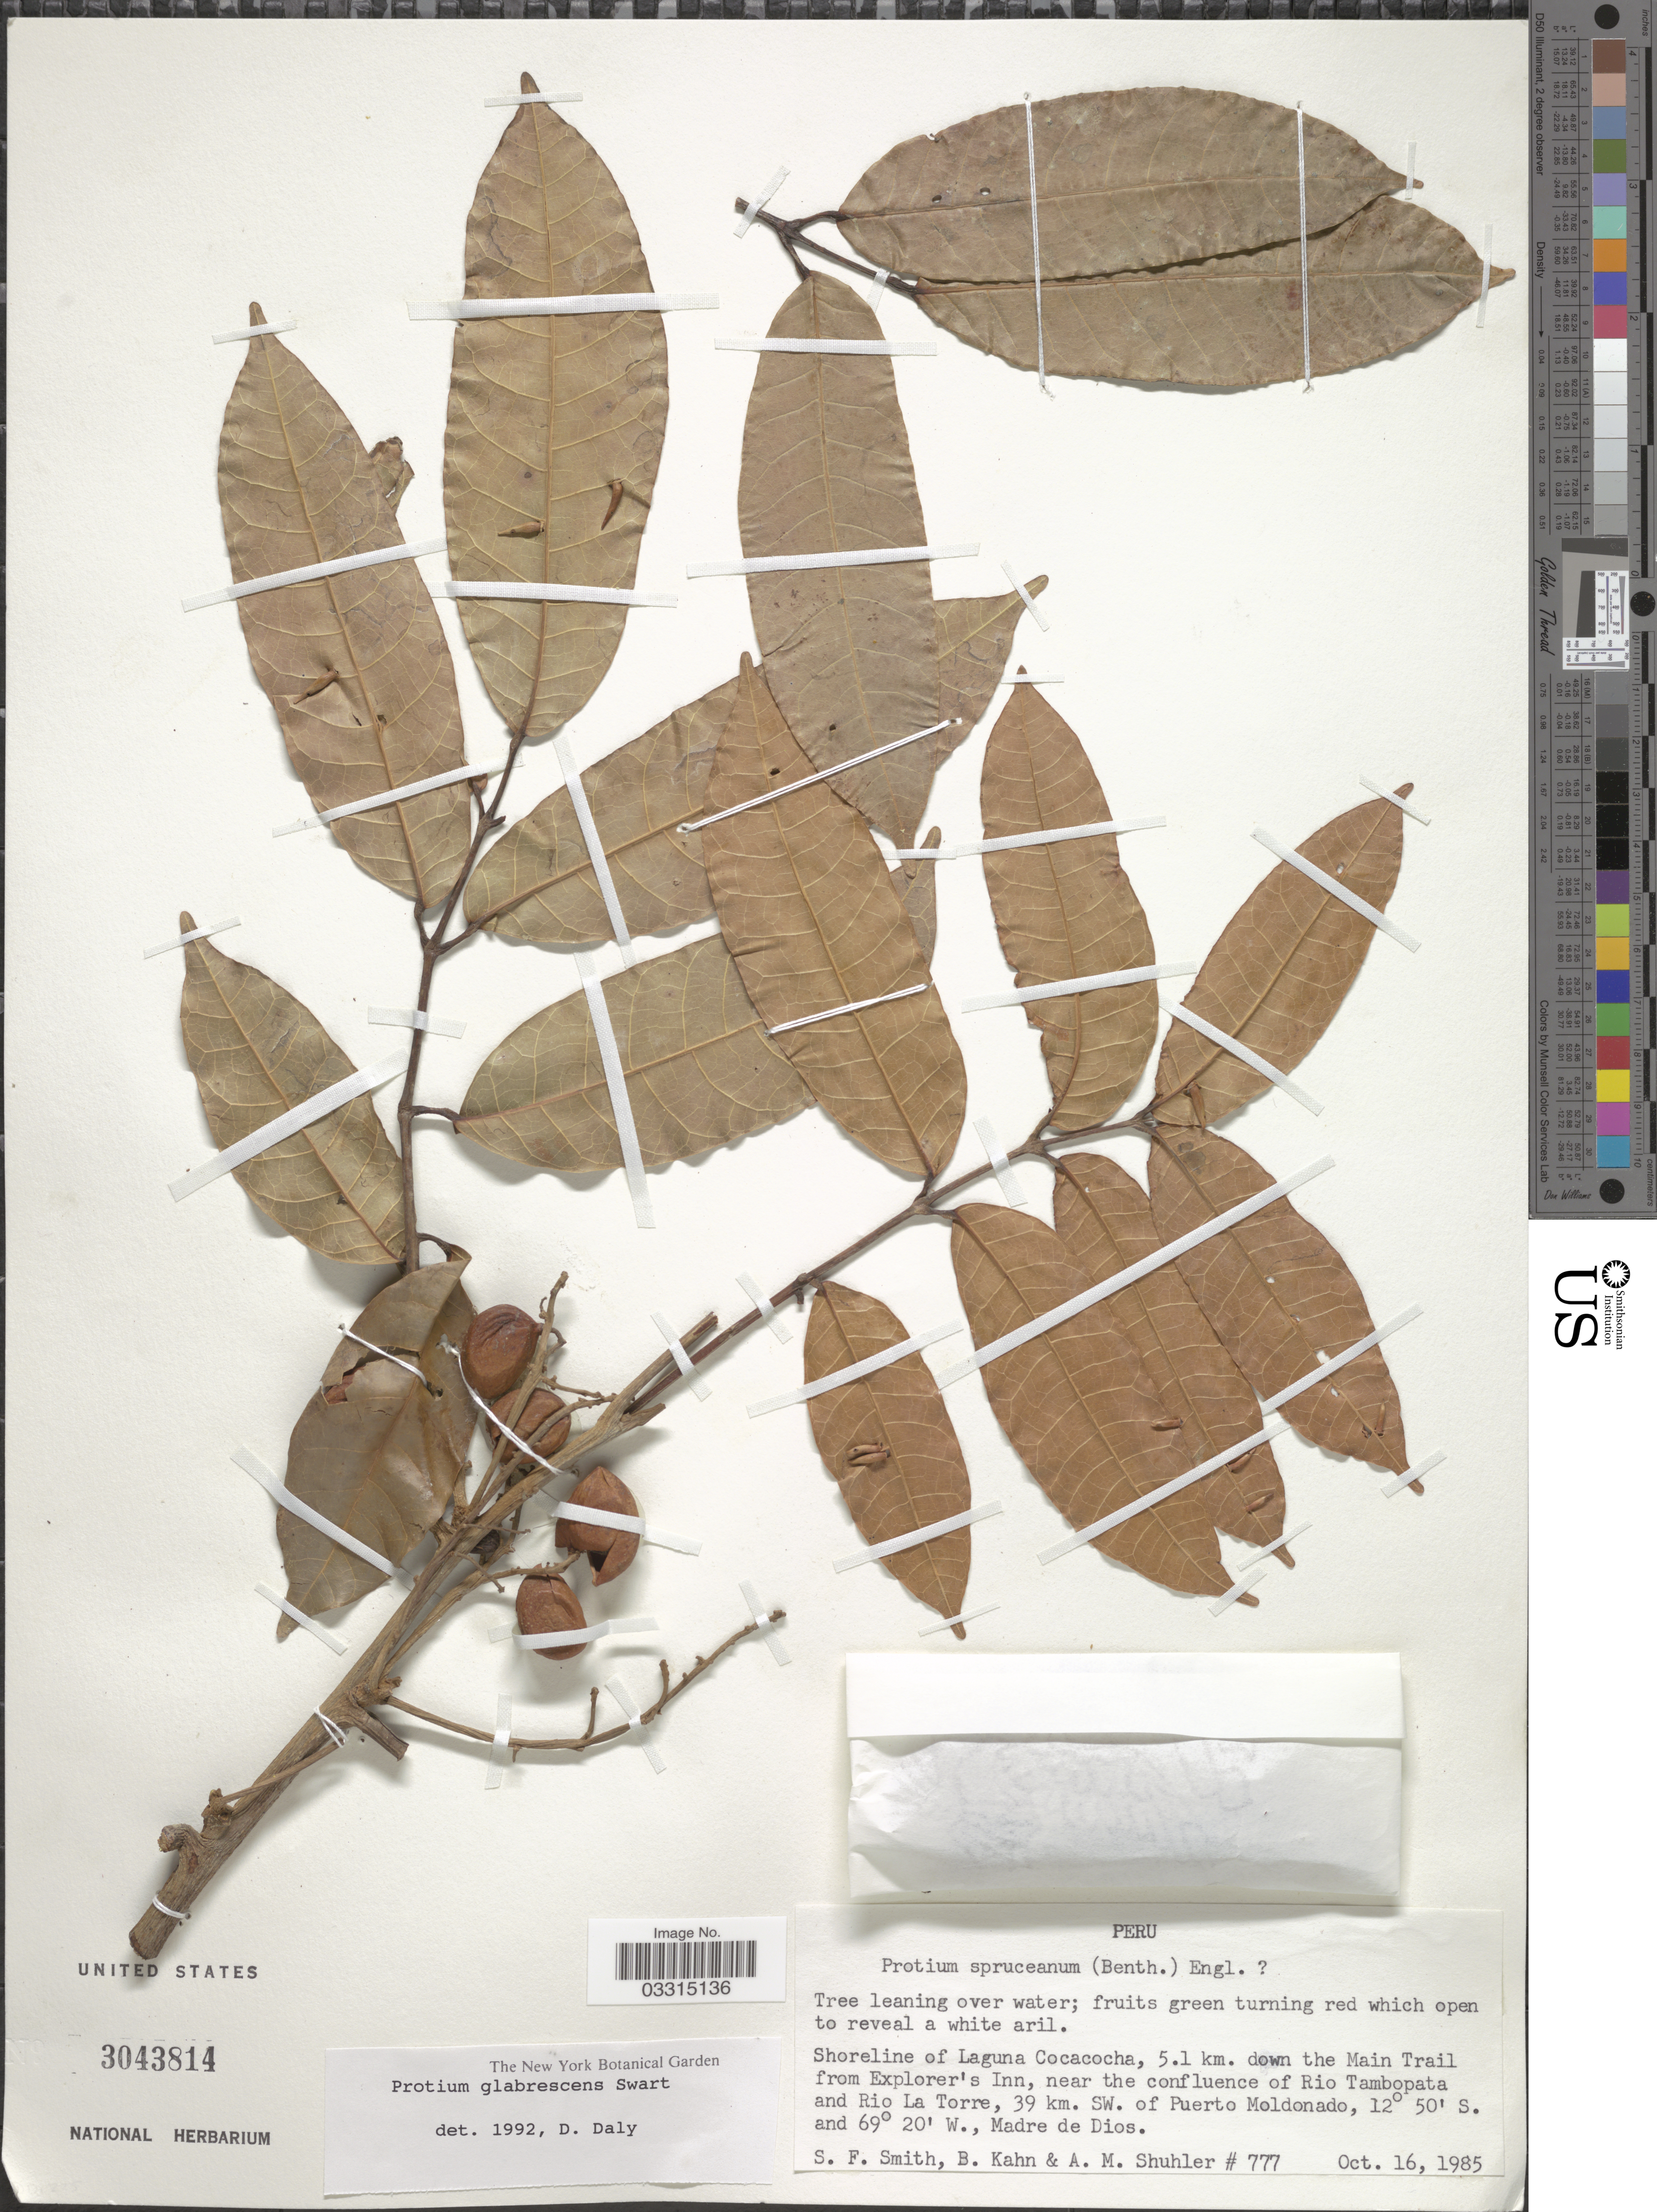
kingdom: Plantae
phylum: Tracheophyta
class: Magnoliopsida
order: Sapindales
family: Burseraceae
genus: Protium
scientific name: Protium glabrescens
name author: Swart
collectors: S.F. Smith, B. Kahn & A. Shuhler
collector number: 777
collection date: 1985-10-16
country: Peru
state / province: Madre de Dios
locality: Shoreline of Laguna Cocacocha, 5.1 km. down the Main Trail from Explorer's Inn, near the confluence of Rio Tambopata and Rio La Torre, 39 km. SW. of Puerto Moldonado.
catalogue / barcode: US 3043814